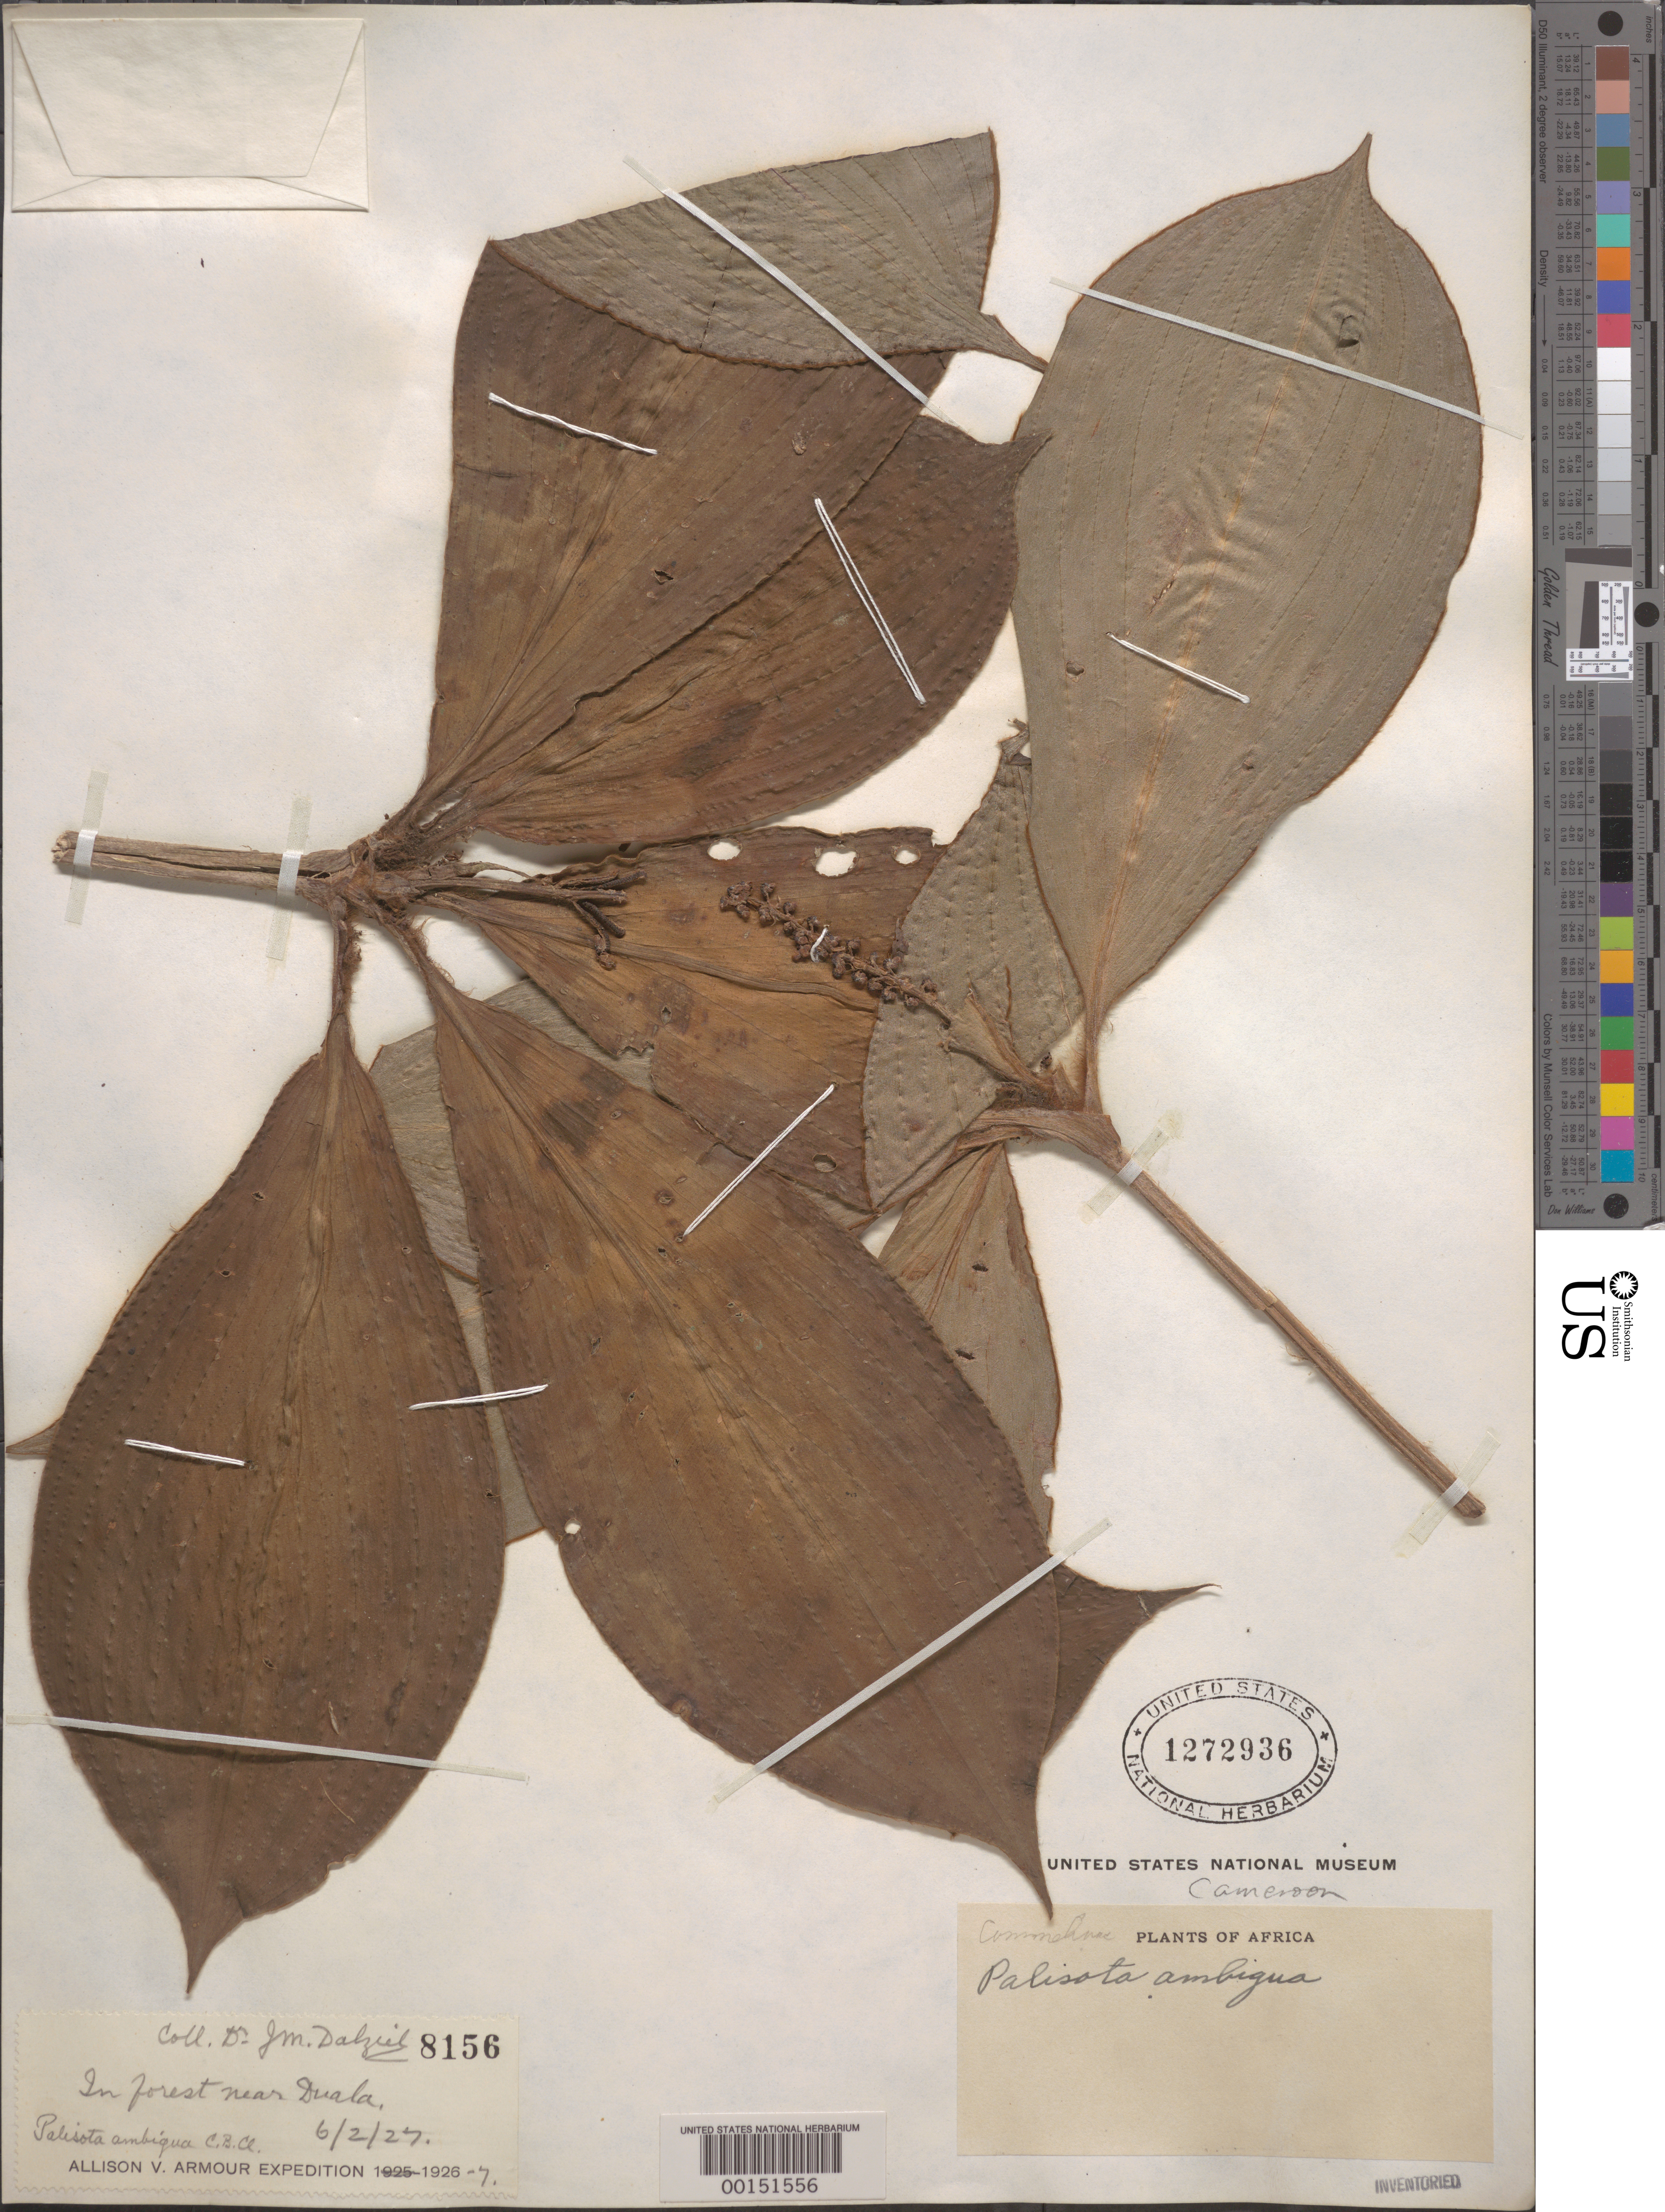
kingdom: Plantae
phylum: Tracheophyta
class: Liliopsida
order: Commelinales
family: Commelinaceae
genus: Palisota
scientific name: Palisota ambigua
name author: (P. Beauv.) C.B. Clarke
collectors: J. Dalziel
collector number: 8156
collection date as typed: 02 Jun 1927 or 06 Feb 1927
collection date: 1927-02-06 or 1927-06-02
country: Cameroon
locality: In forest near douala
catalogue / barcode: US 1272936